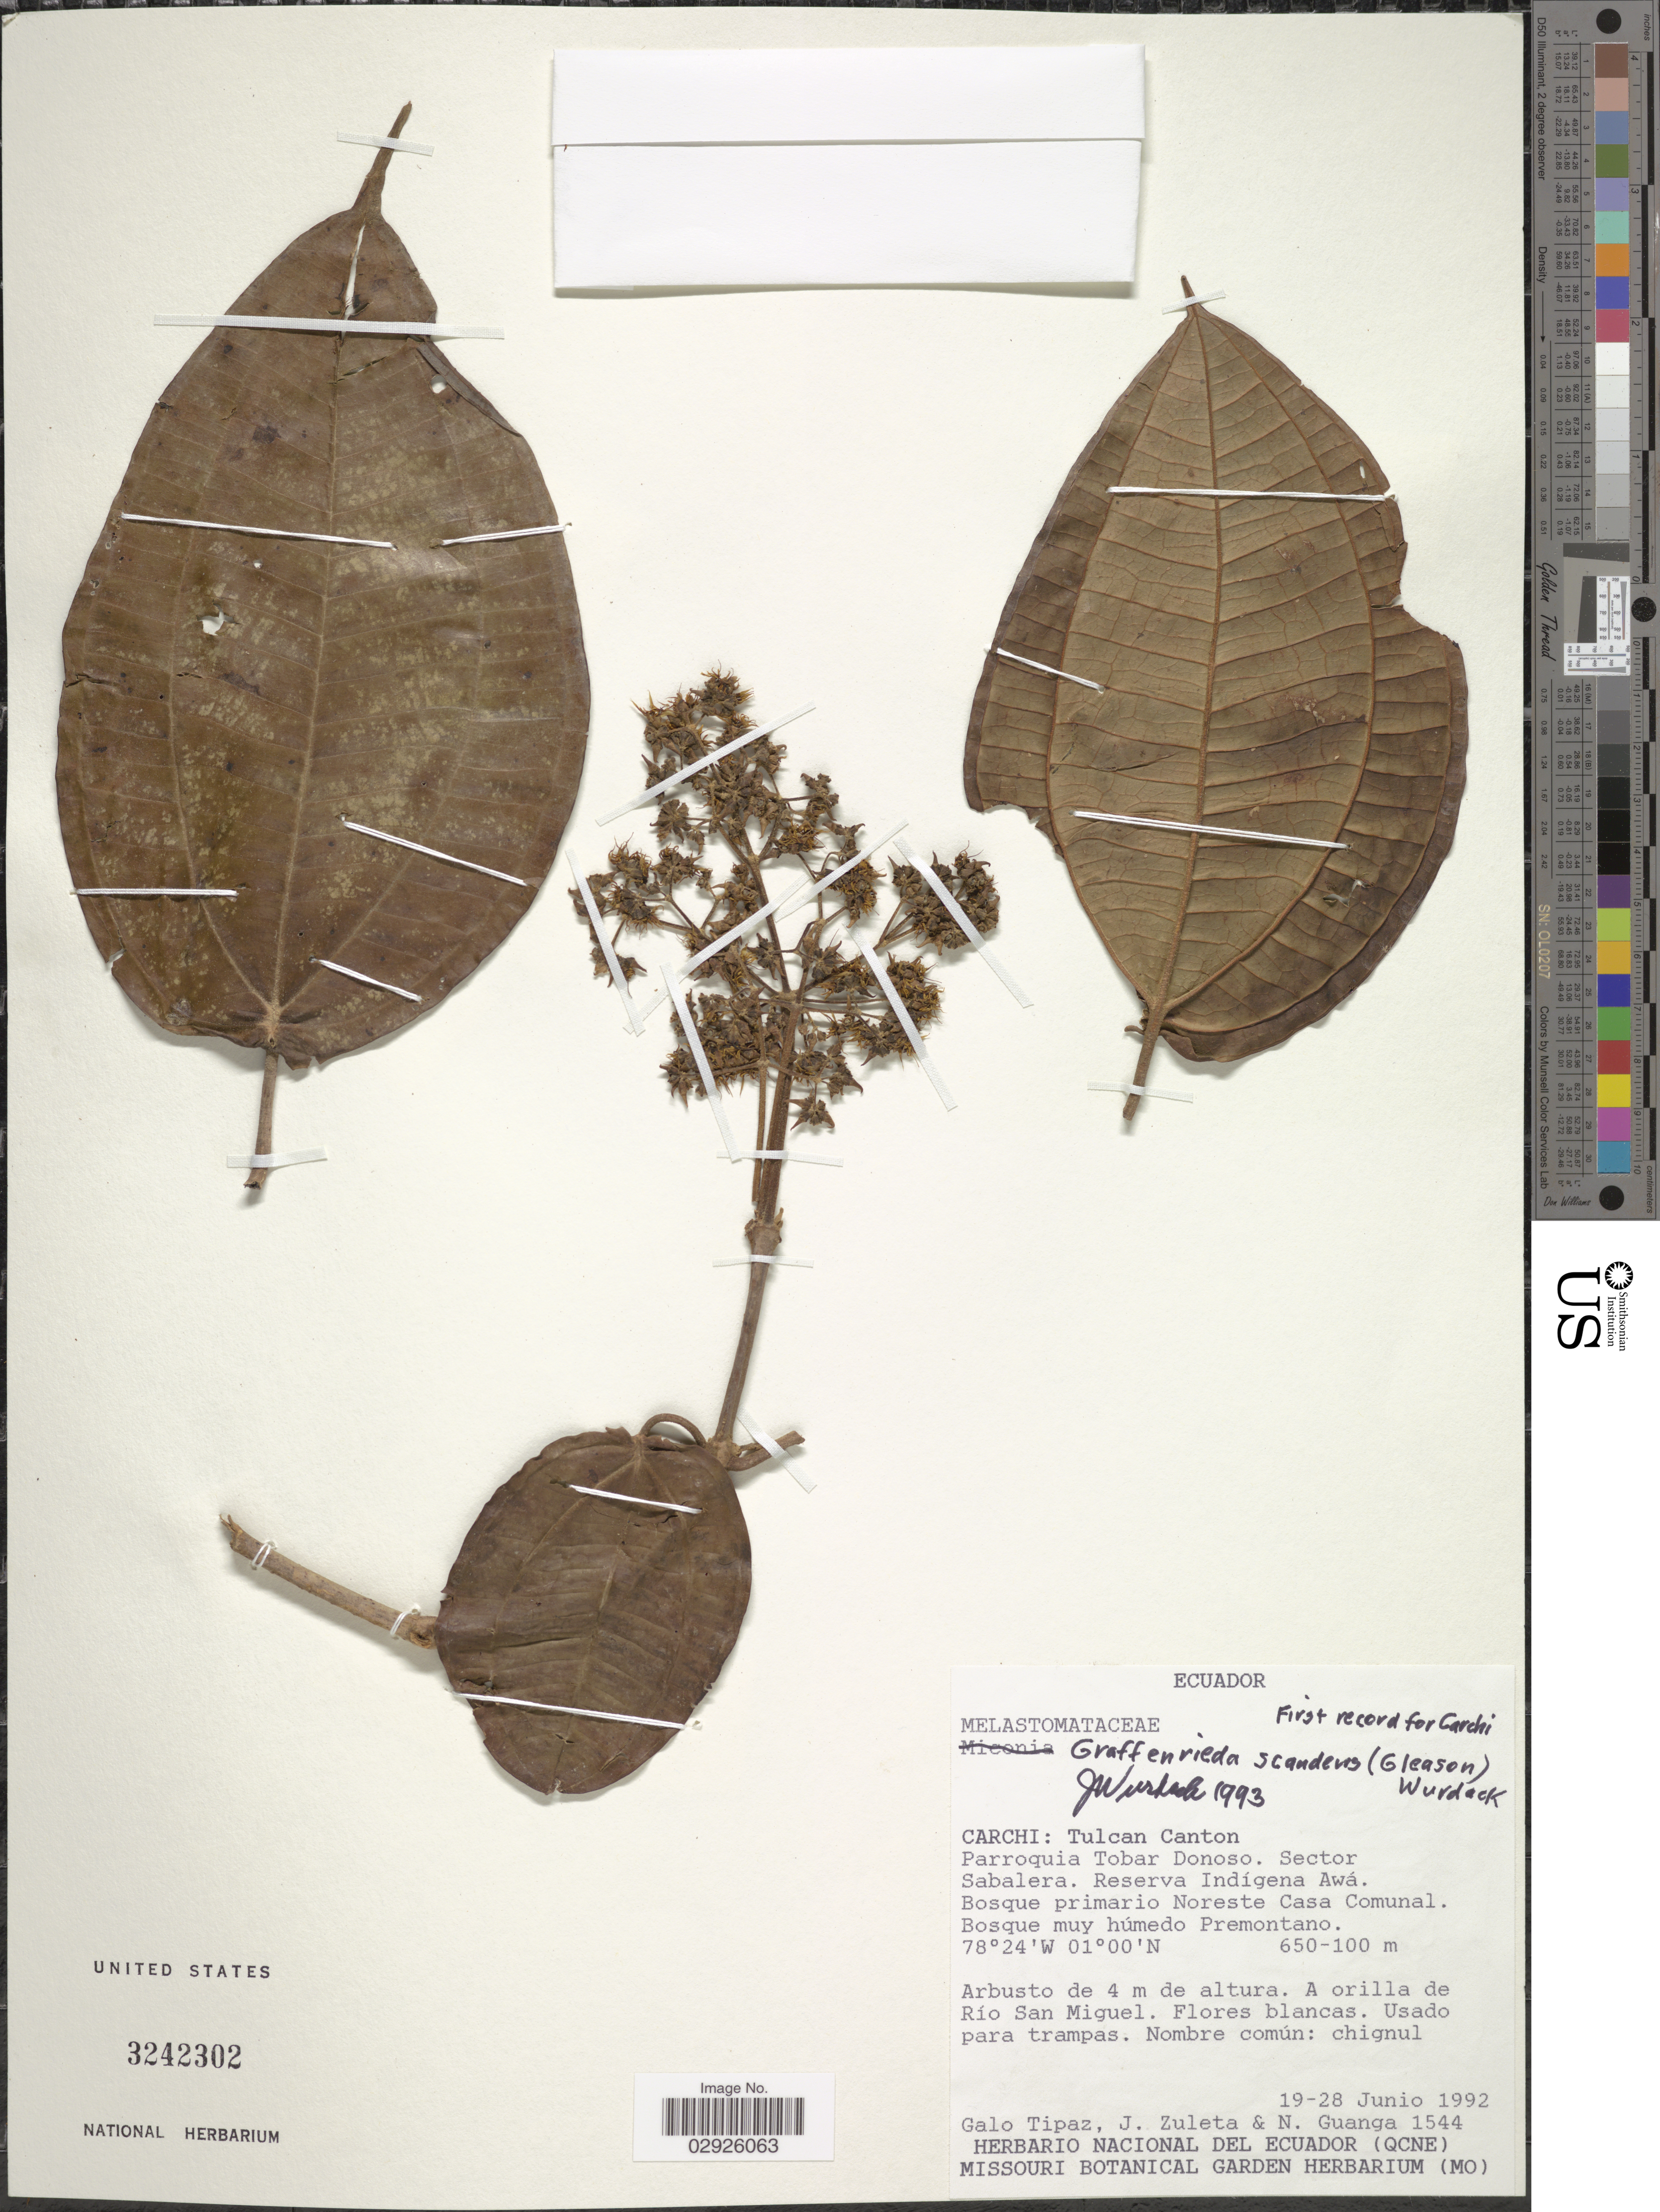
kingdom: Plantae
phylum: Tracheophyta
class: Magnoliopsida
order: Myrtales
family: Melastomataceae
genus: Graffenrieda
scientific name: Graffenrieda scandens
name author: (Gleason) Wurdack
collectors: G. Tipaz, J. Zuleta & N. Guanga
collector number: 1544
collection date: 1992-06-19/1992-06-28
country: Ecuador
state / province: Carchi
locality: Tulcan Canton. Parroquia Tobar Donoso. Sector Sabalera. Reserva Indígena Awá. Bosque primario Noreste Casa Comunal.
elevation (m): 100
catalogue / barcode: US 3242302